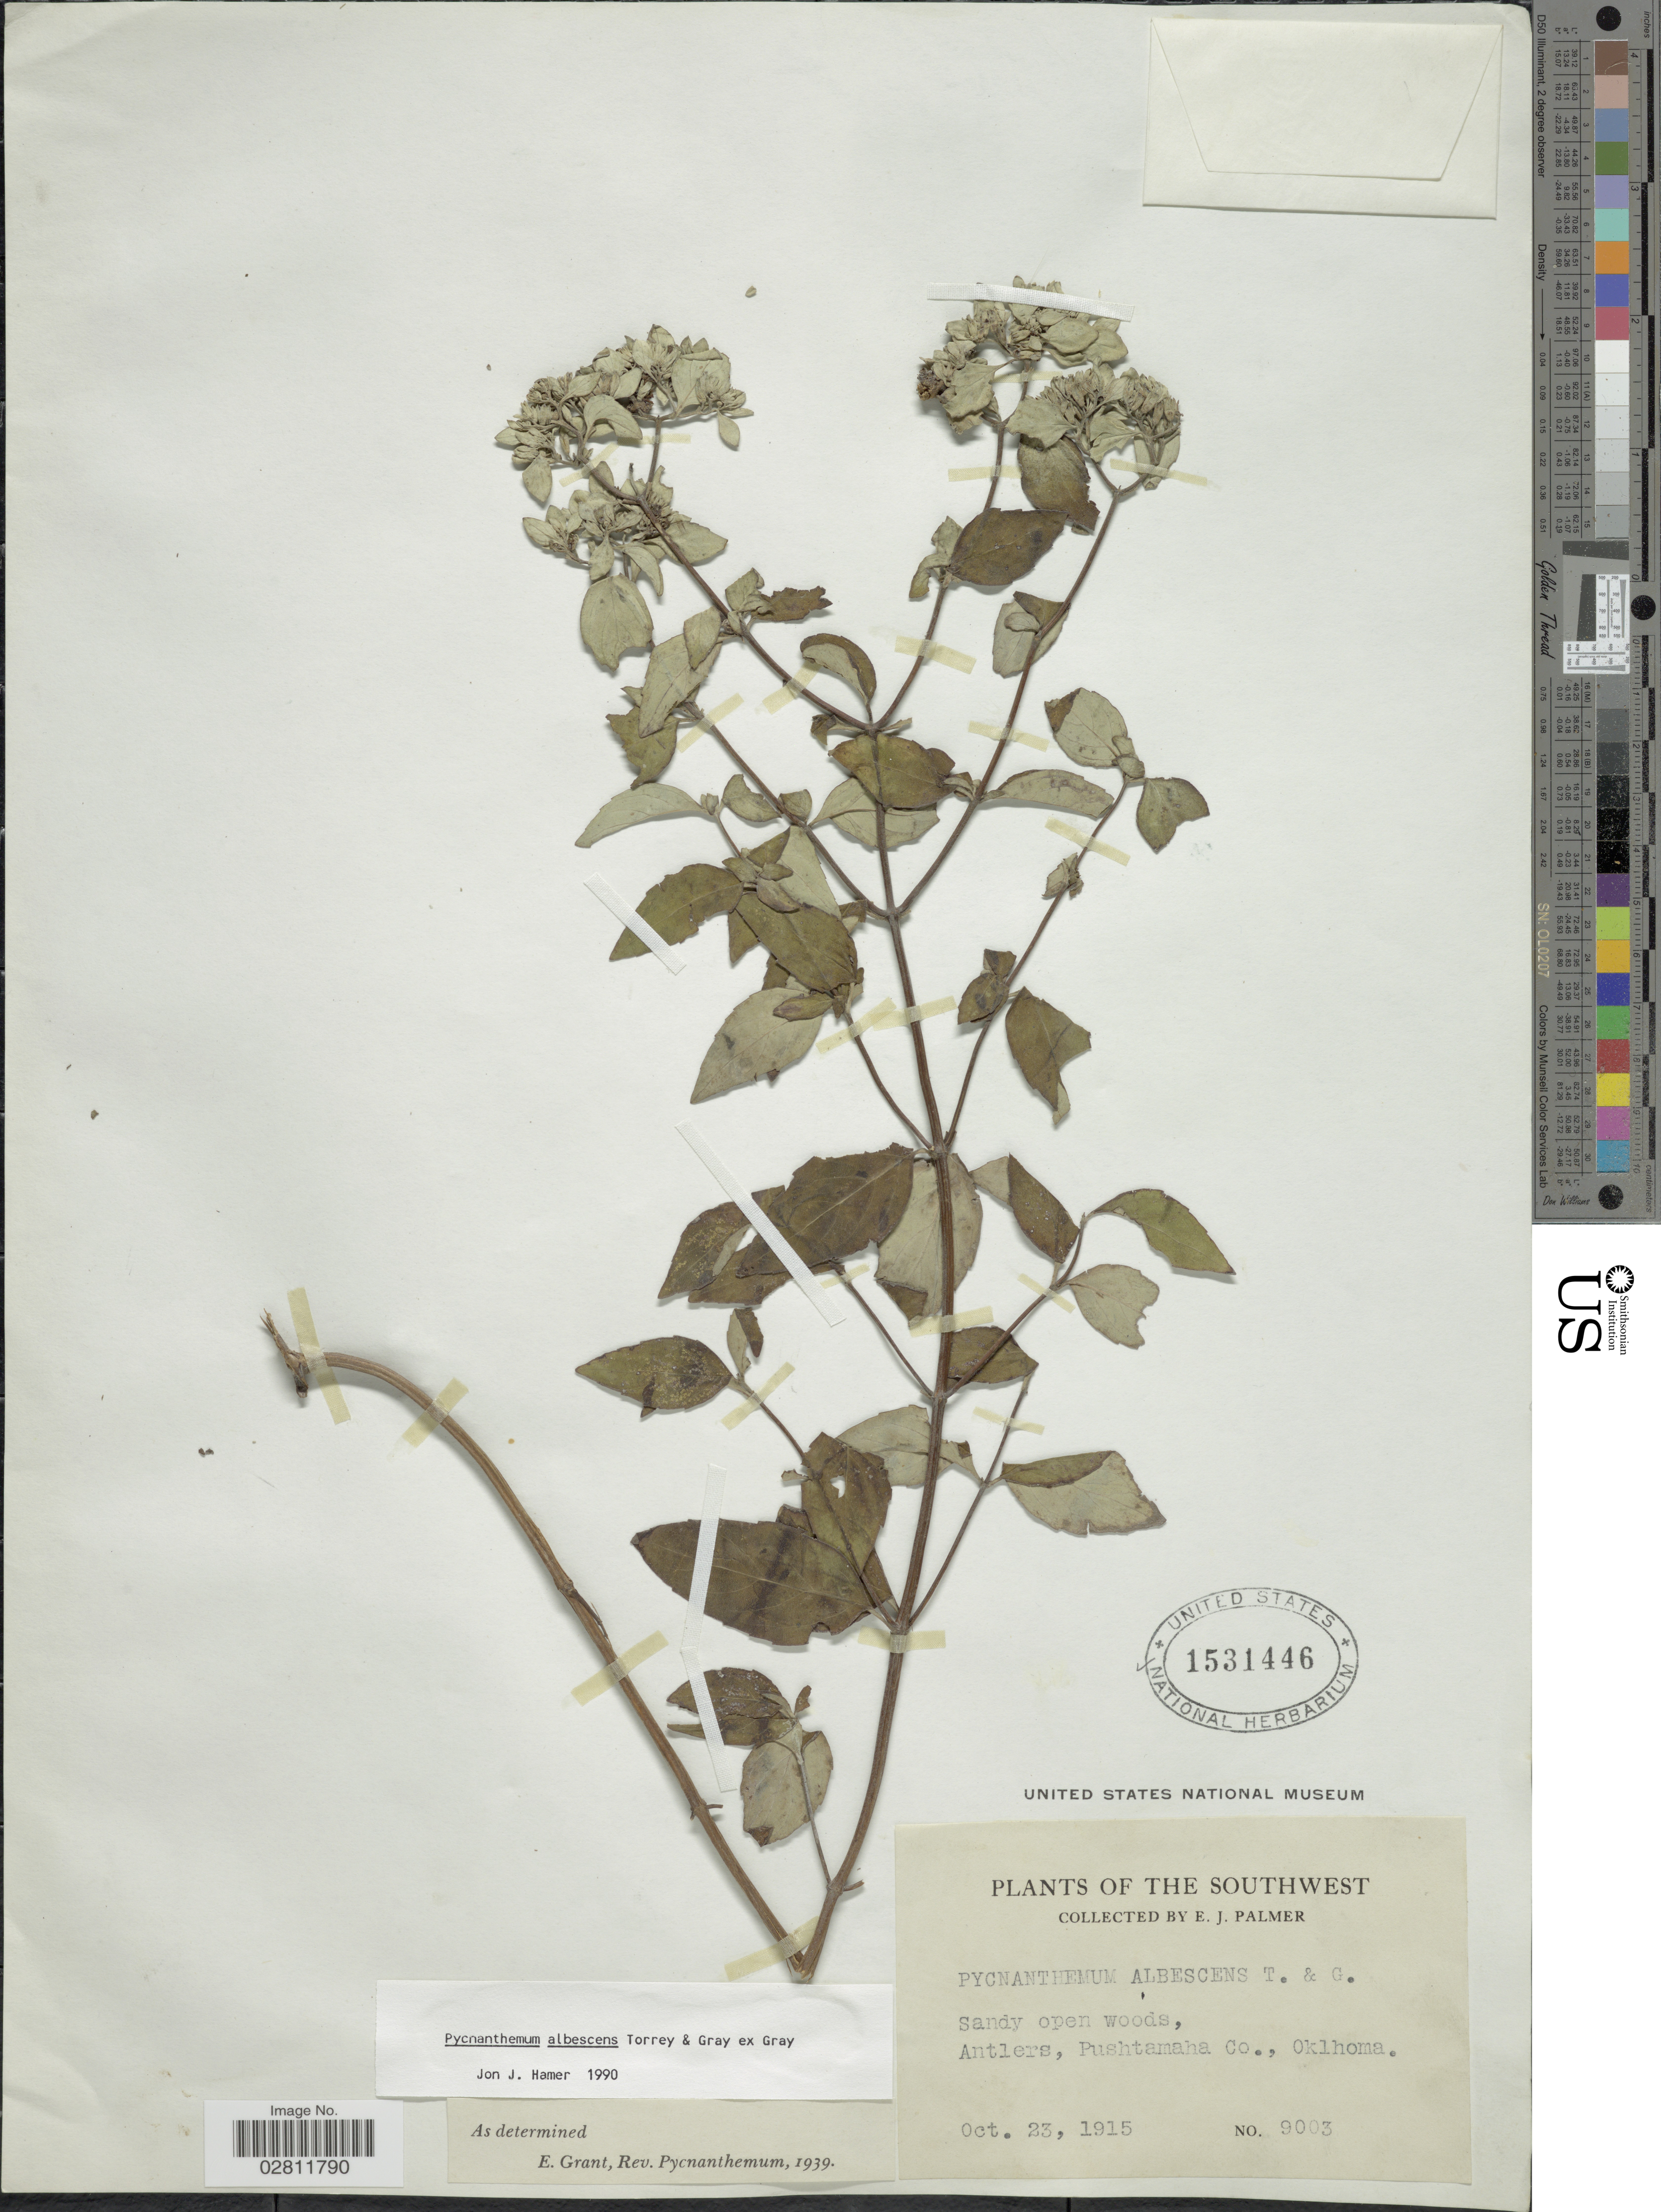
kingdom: Plantae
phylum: Tracheophyta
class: Magnoliopsida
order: Lamiales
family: Lamiaceae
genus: Pycnanthemum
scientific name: Pycnanthemum albescens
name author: Torr. & A. Gray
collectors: E. J. Palmer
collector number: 9003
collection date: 1915-10-23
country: United States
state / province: Oklahoma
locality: The Southwest. Antlers, Pushtamaha Co.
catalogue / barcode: US 1531446